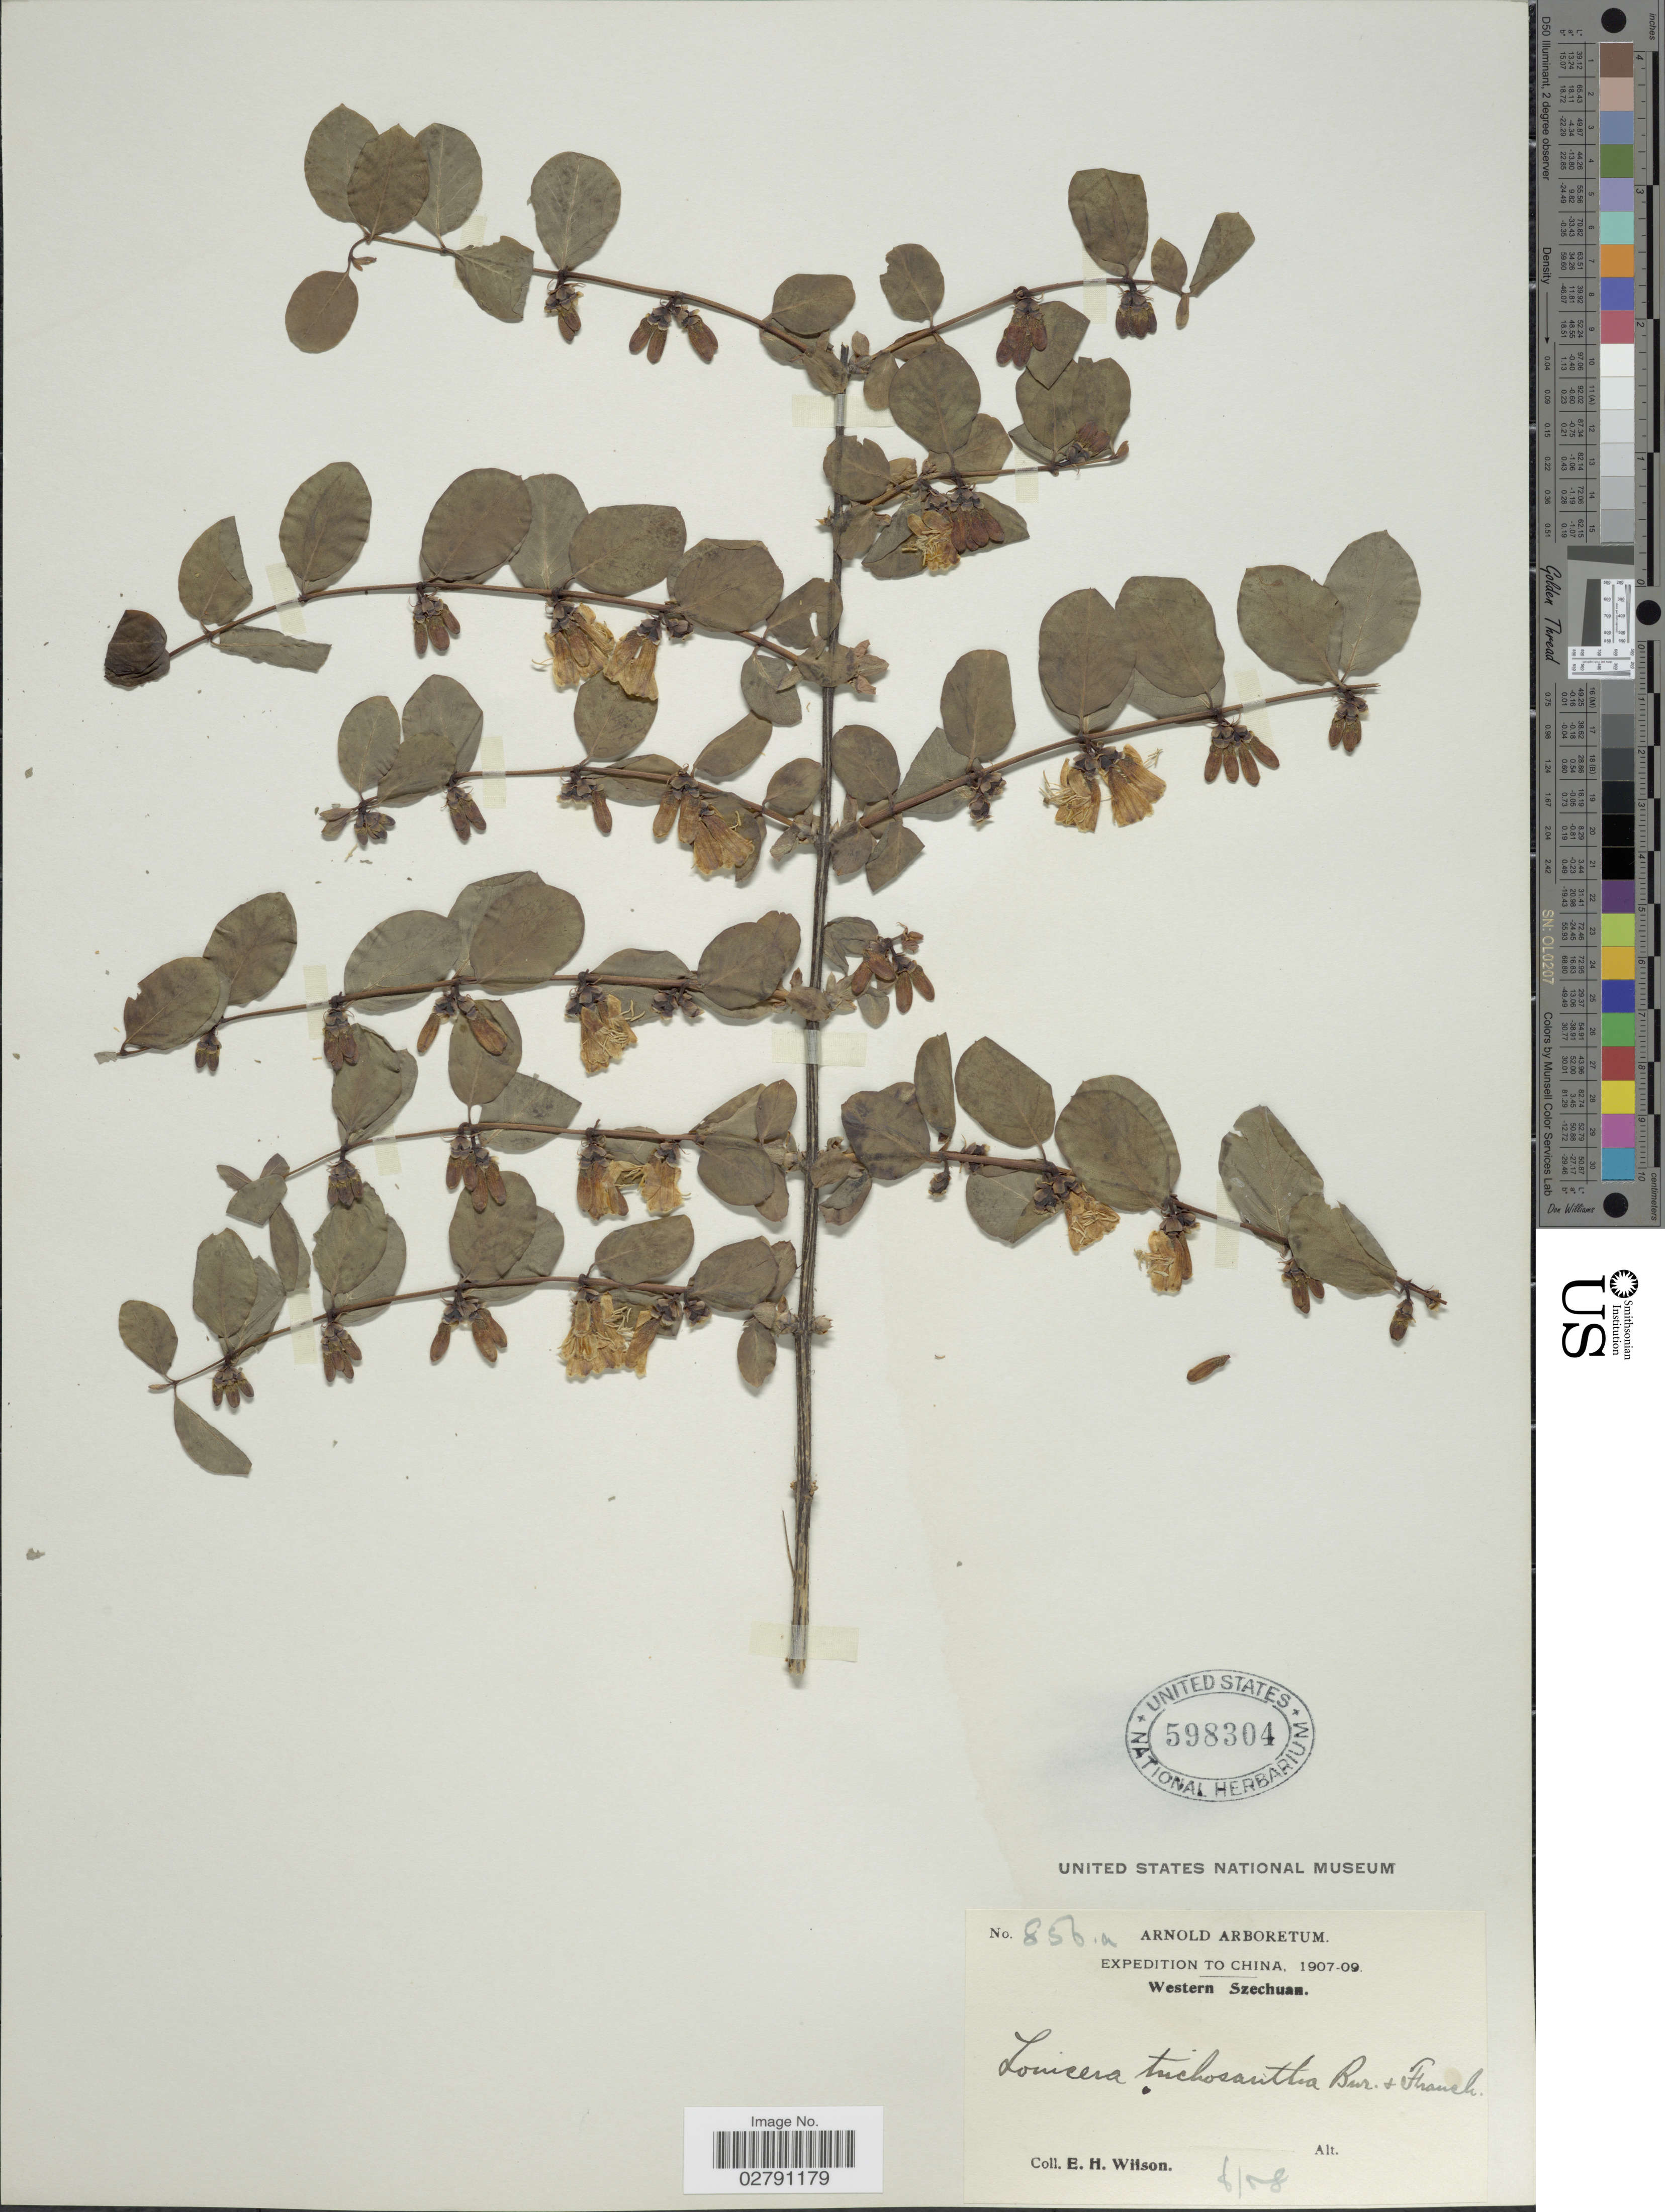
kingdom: Plantae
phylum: Tracheophyta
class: Magnoliopsida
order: Dipsacales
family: Caprifoliaceae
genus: Lonicera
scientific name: Lonicera trichosantha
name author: Bureau & Franch.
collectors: E. Wilson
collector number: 856a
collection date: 1908-06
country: China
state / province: Sichuan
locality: Western Szechuan.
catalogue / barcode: US 598304